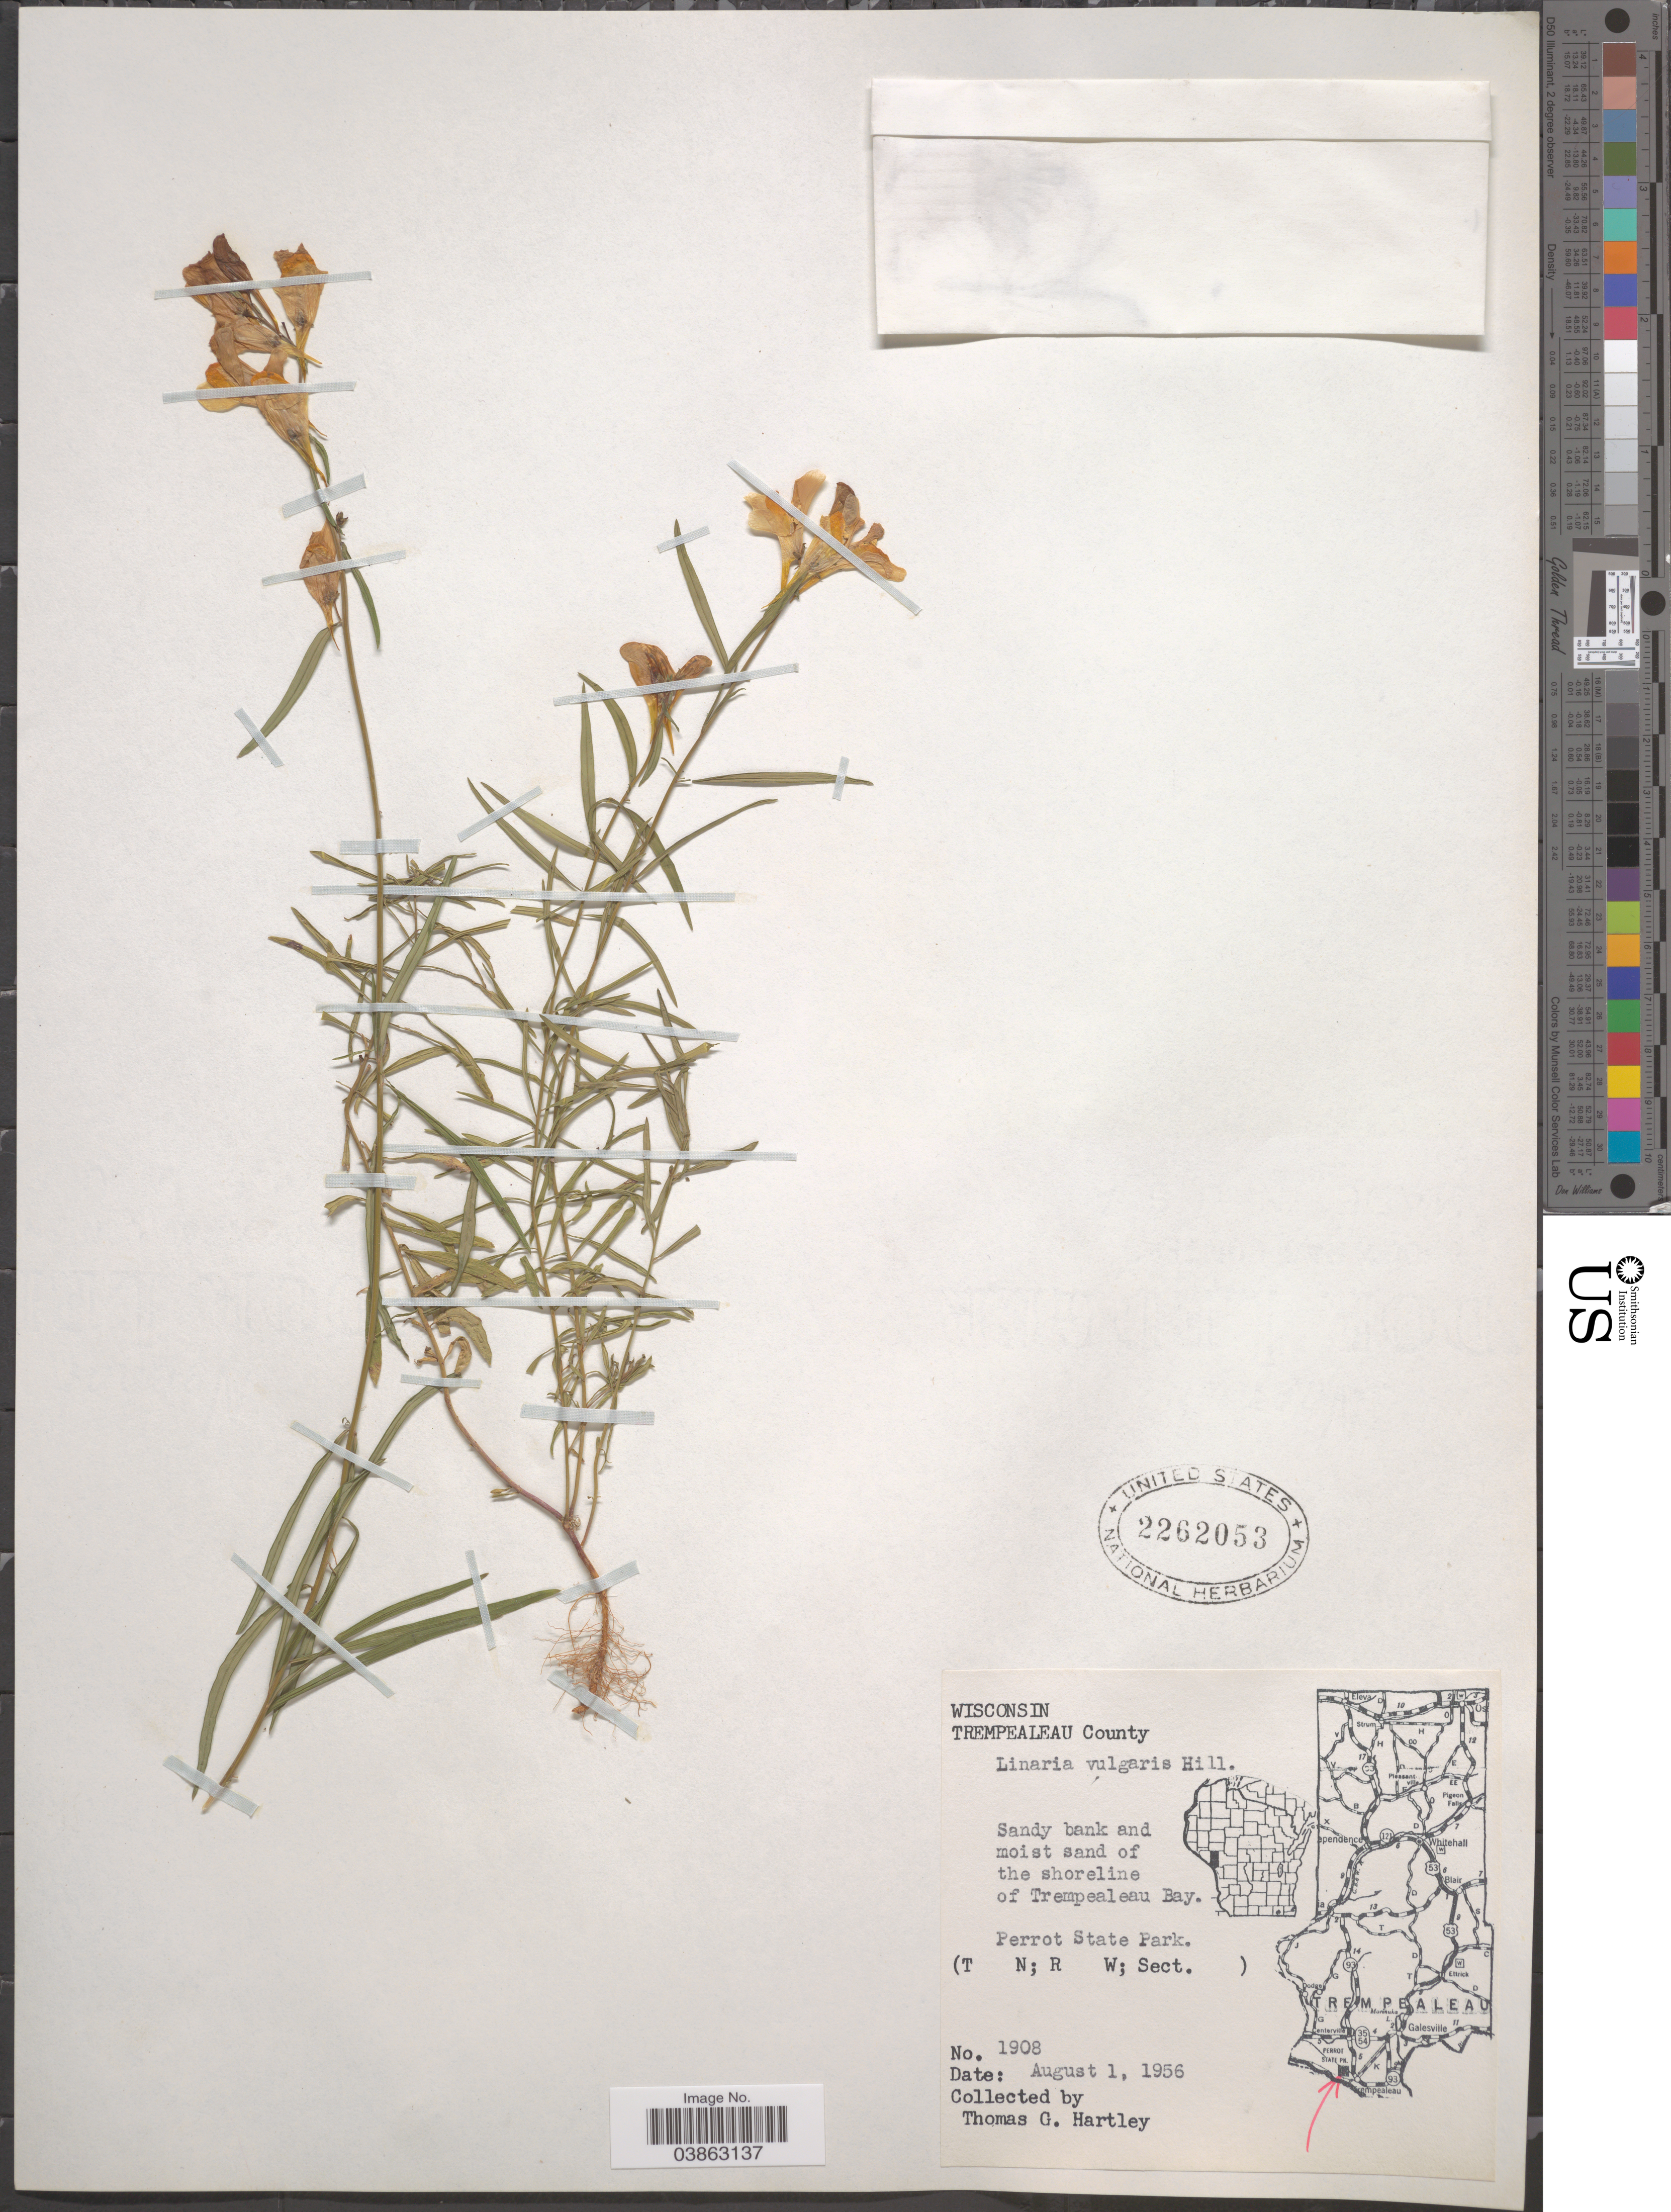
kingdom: Plantae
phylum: Tracheophyta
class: Magnoliopsida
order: Lamiales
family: Plantaginaceae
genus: Linaria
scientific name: Linaria vulgaris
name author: Mill.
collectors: T. G. Hartley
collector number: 1908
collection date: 1956-08-01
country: United States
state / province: Wisconsin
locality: Trempealeau County. The shoreline of Trempealeau Bay. Perrot State Park.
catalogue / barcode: US 2262053